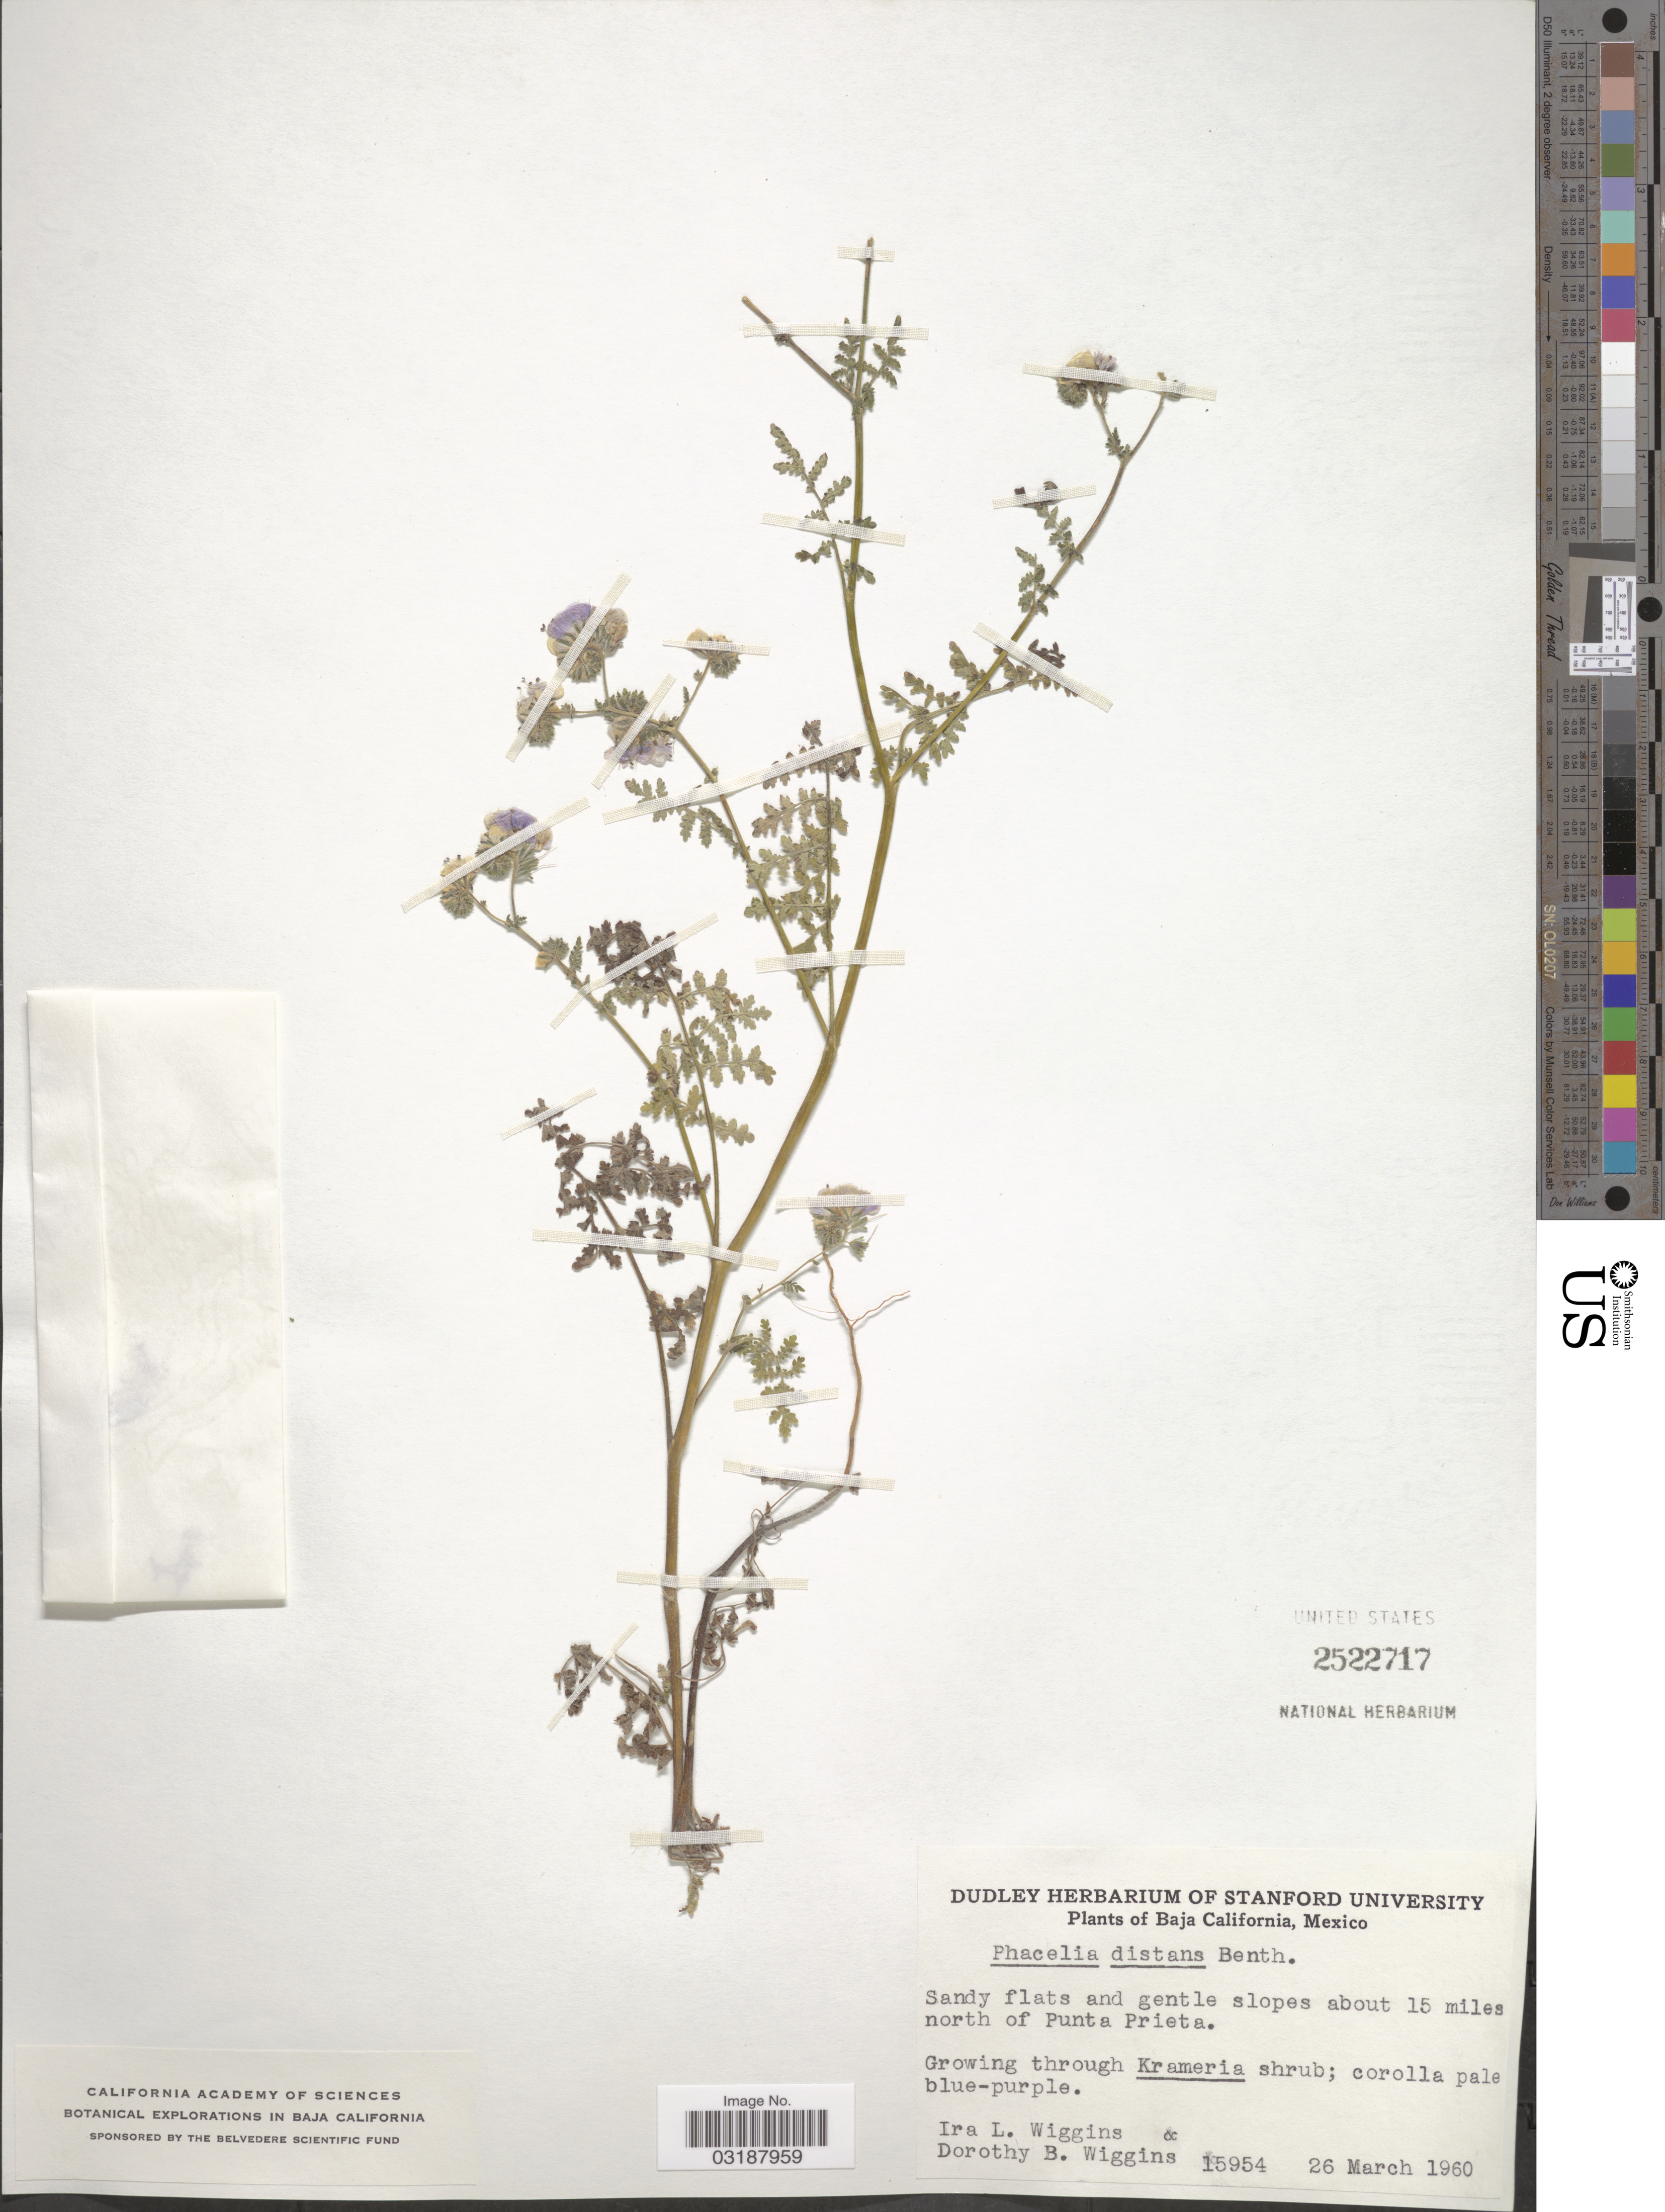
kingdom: Plantae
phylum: Tracheophyta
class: Magnoliopsida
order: Boraginales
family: Hydrophyllaceae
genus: Phacelia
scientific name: Phacelia distans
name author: Benth.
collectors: I. L. Wiggins & D. B. Wiggins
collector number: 15954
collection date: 1960-03-26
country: Mexico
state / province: Baja California Norte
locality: Sandy flats and gentle slopes about 15 miles north of Punta Prieta.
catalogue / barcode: US 2522717